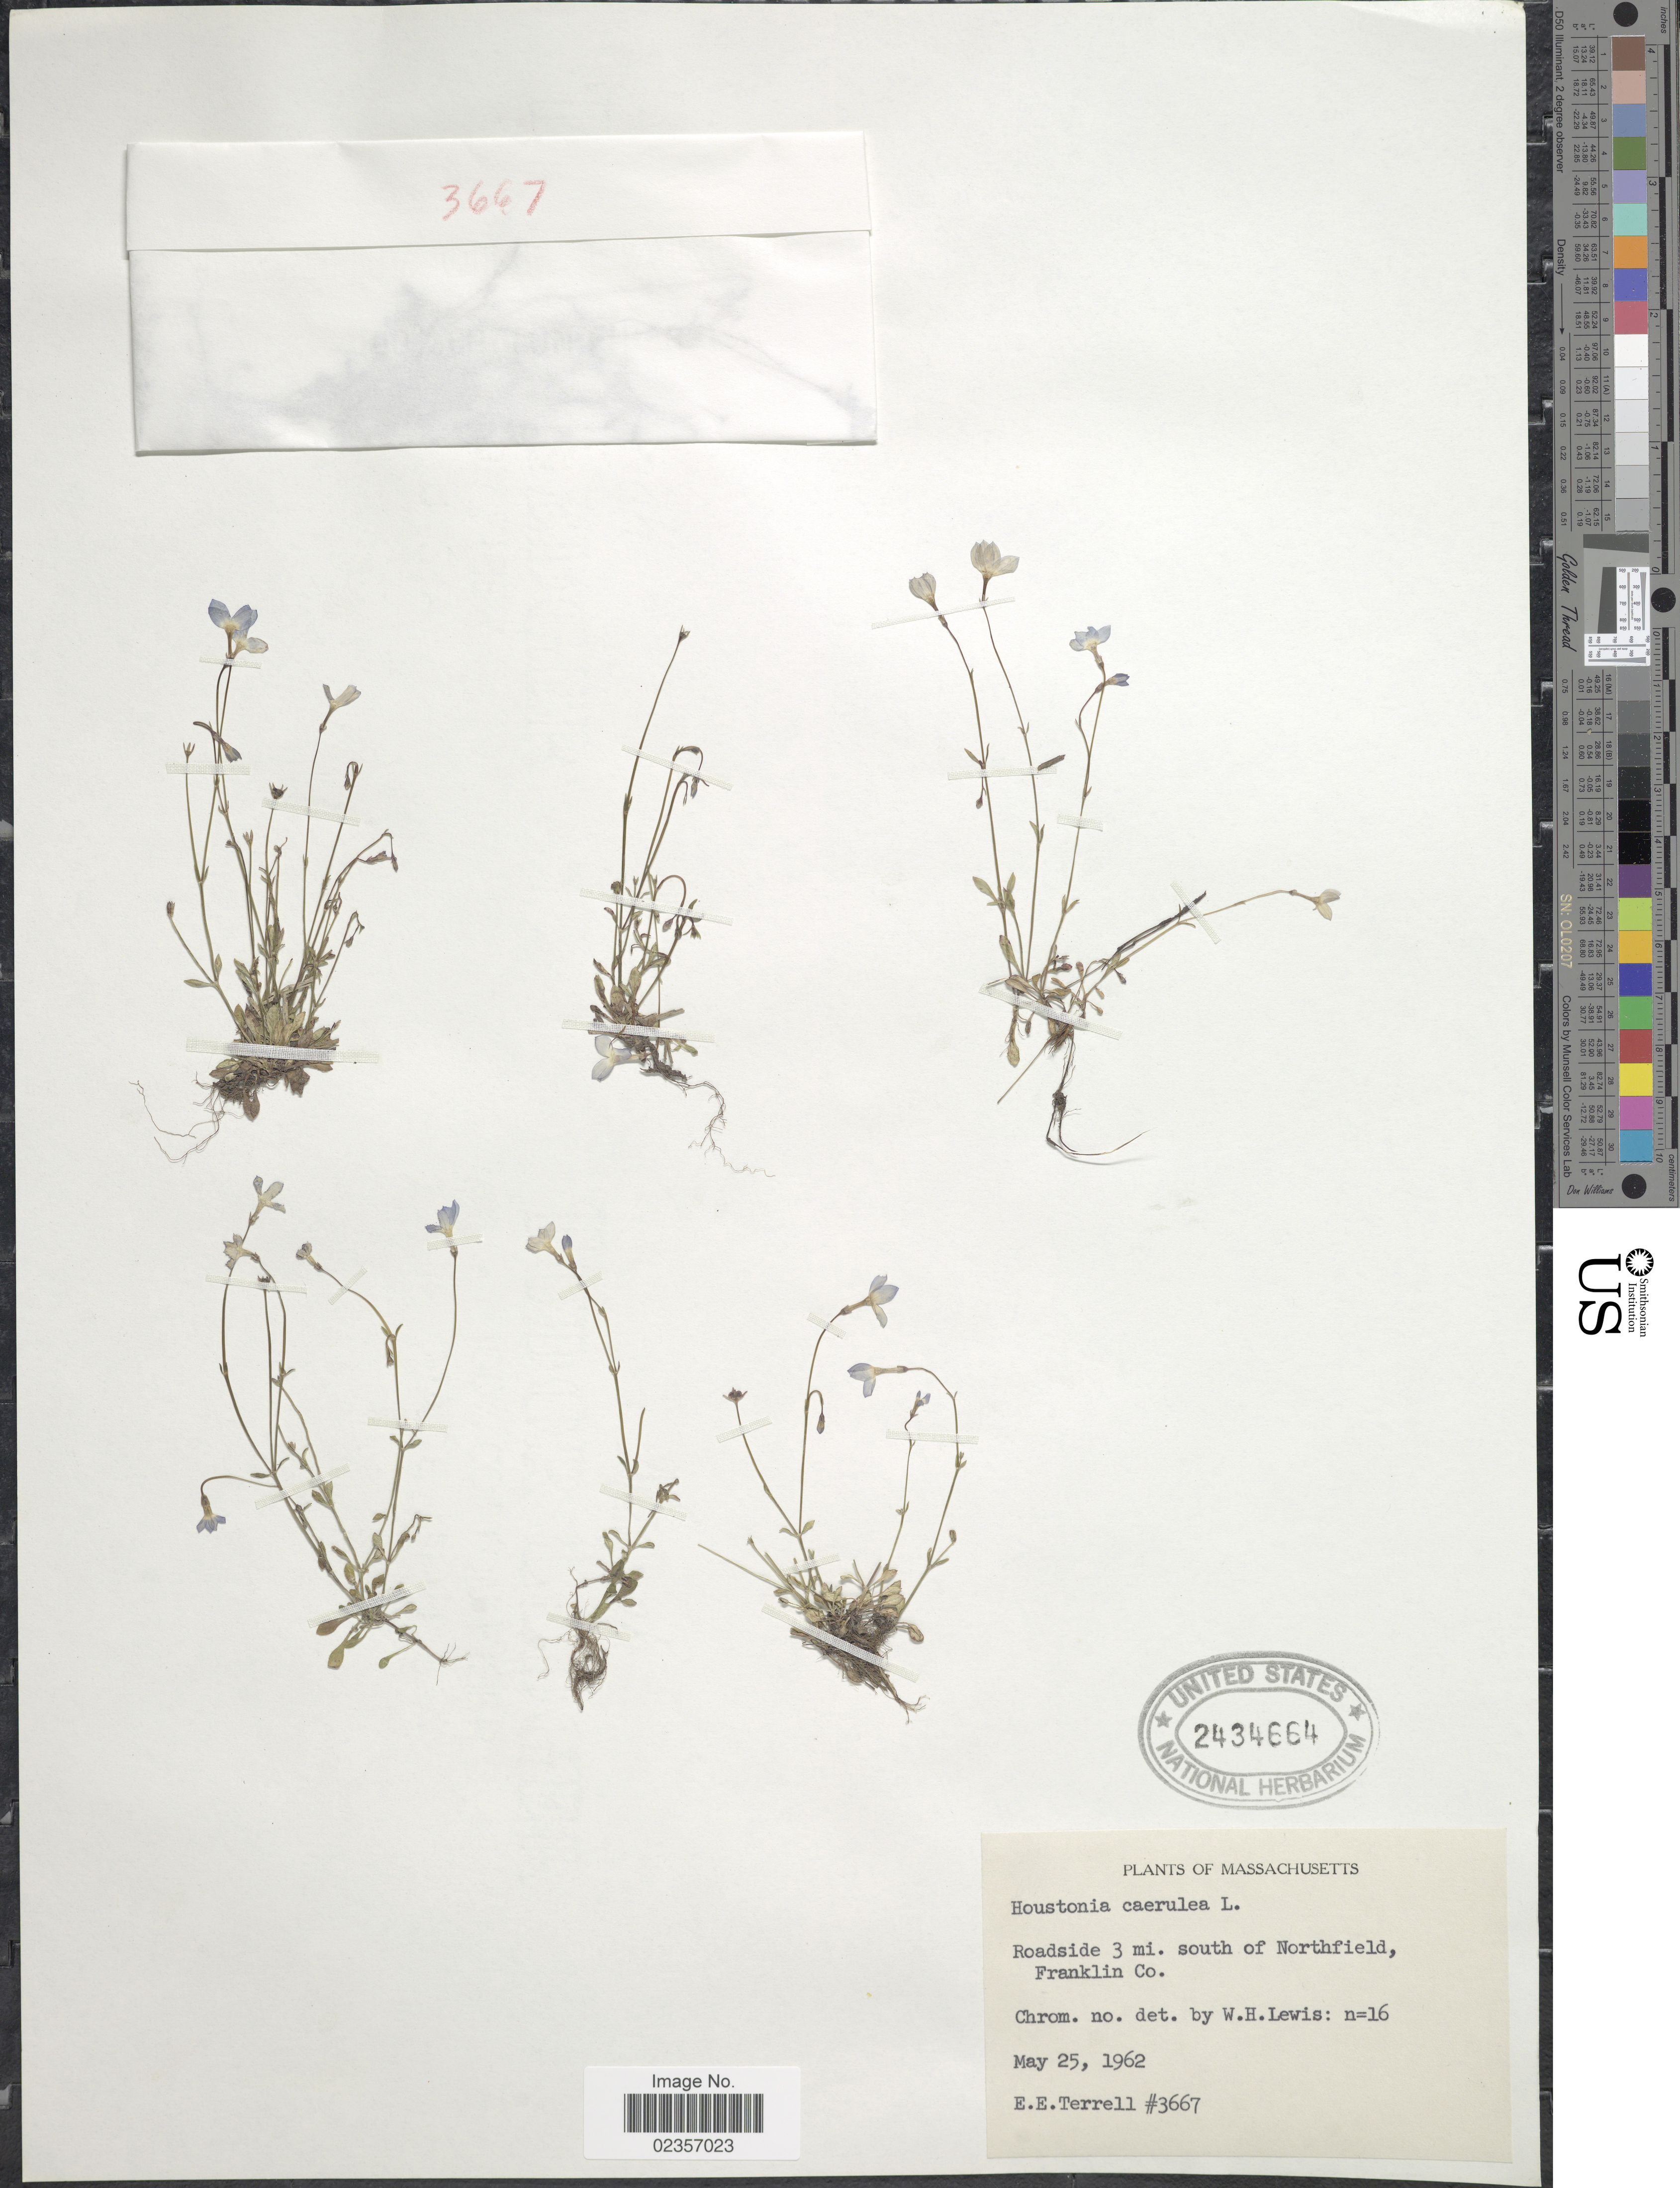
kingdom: Plantae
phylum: Tracheophyta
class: Magnoliopsida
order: Gentianales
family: Rubiaceae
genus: Houstonia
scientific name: Houstonia caerulea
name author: L.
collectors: E. E. Terrell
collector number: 3667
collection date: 1962-05-25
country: United States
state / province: Massachusetts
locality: Roadside 3 mi. south of Northfield, Franklin Co.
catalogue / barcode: US 2434664